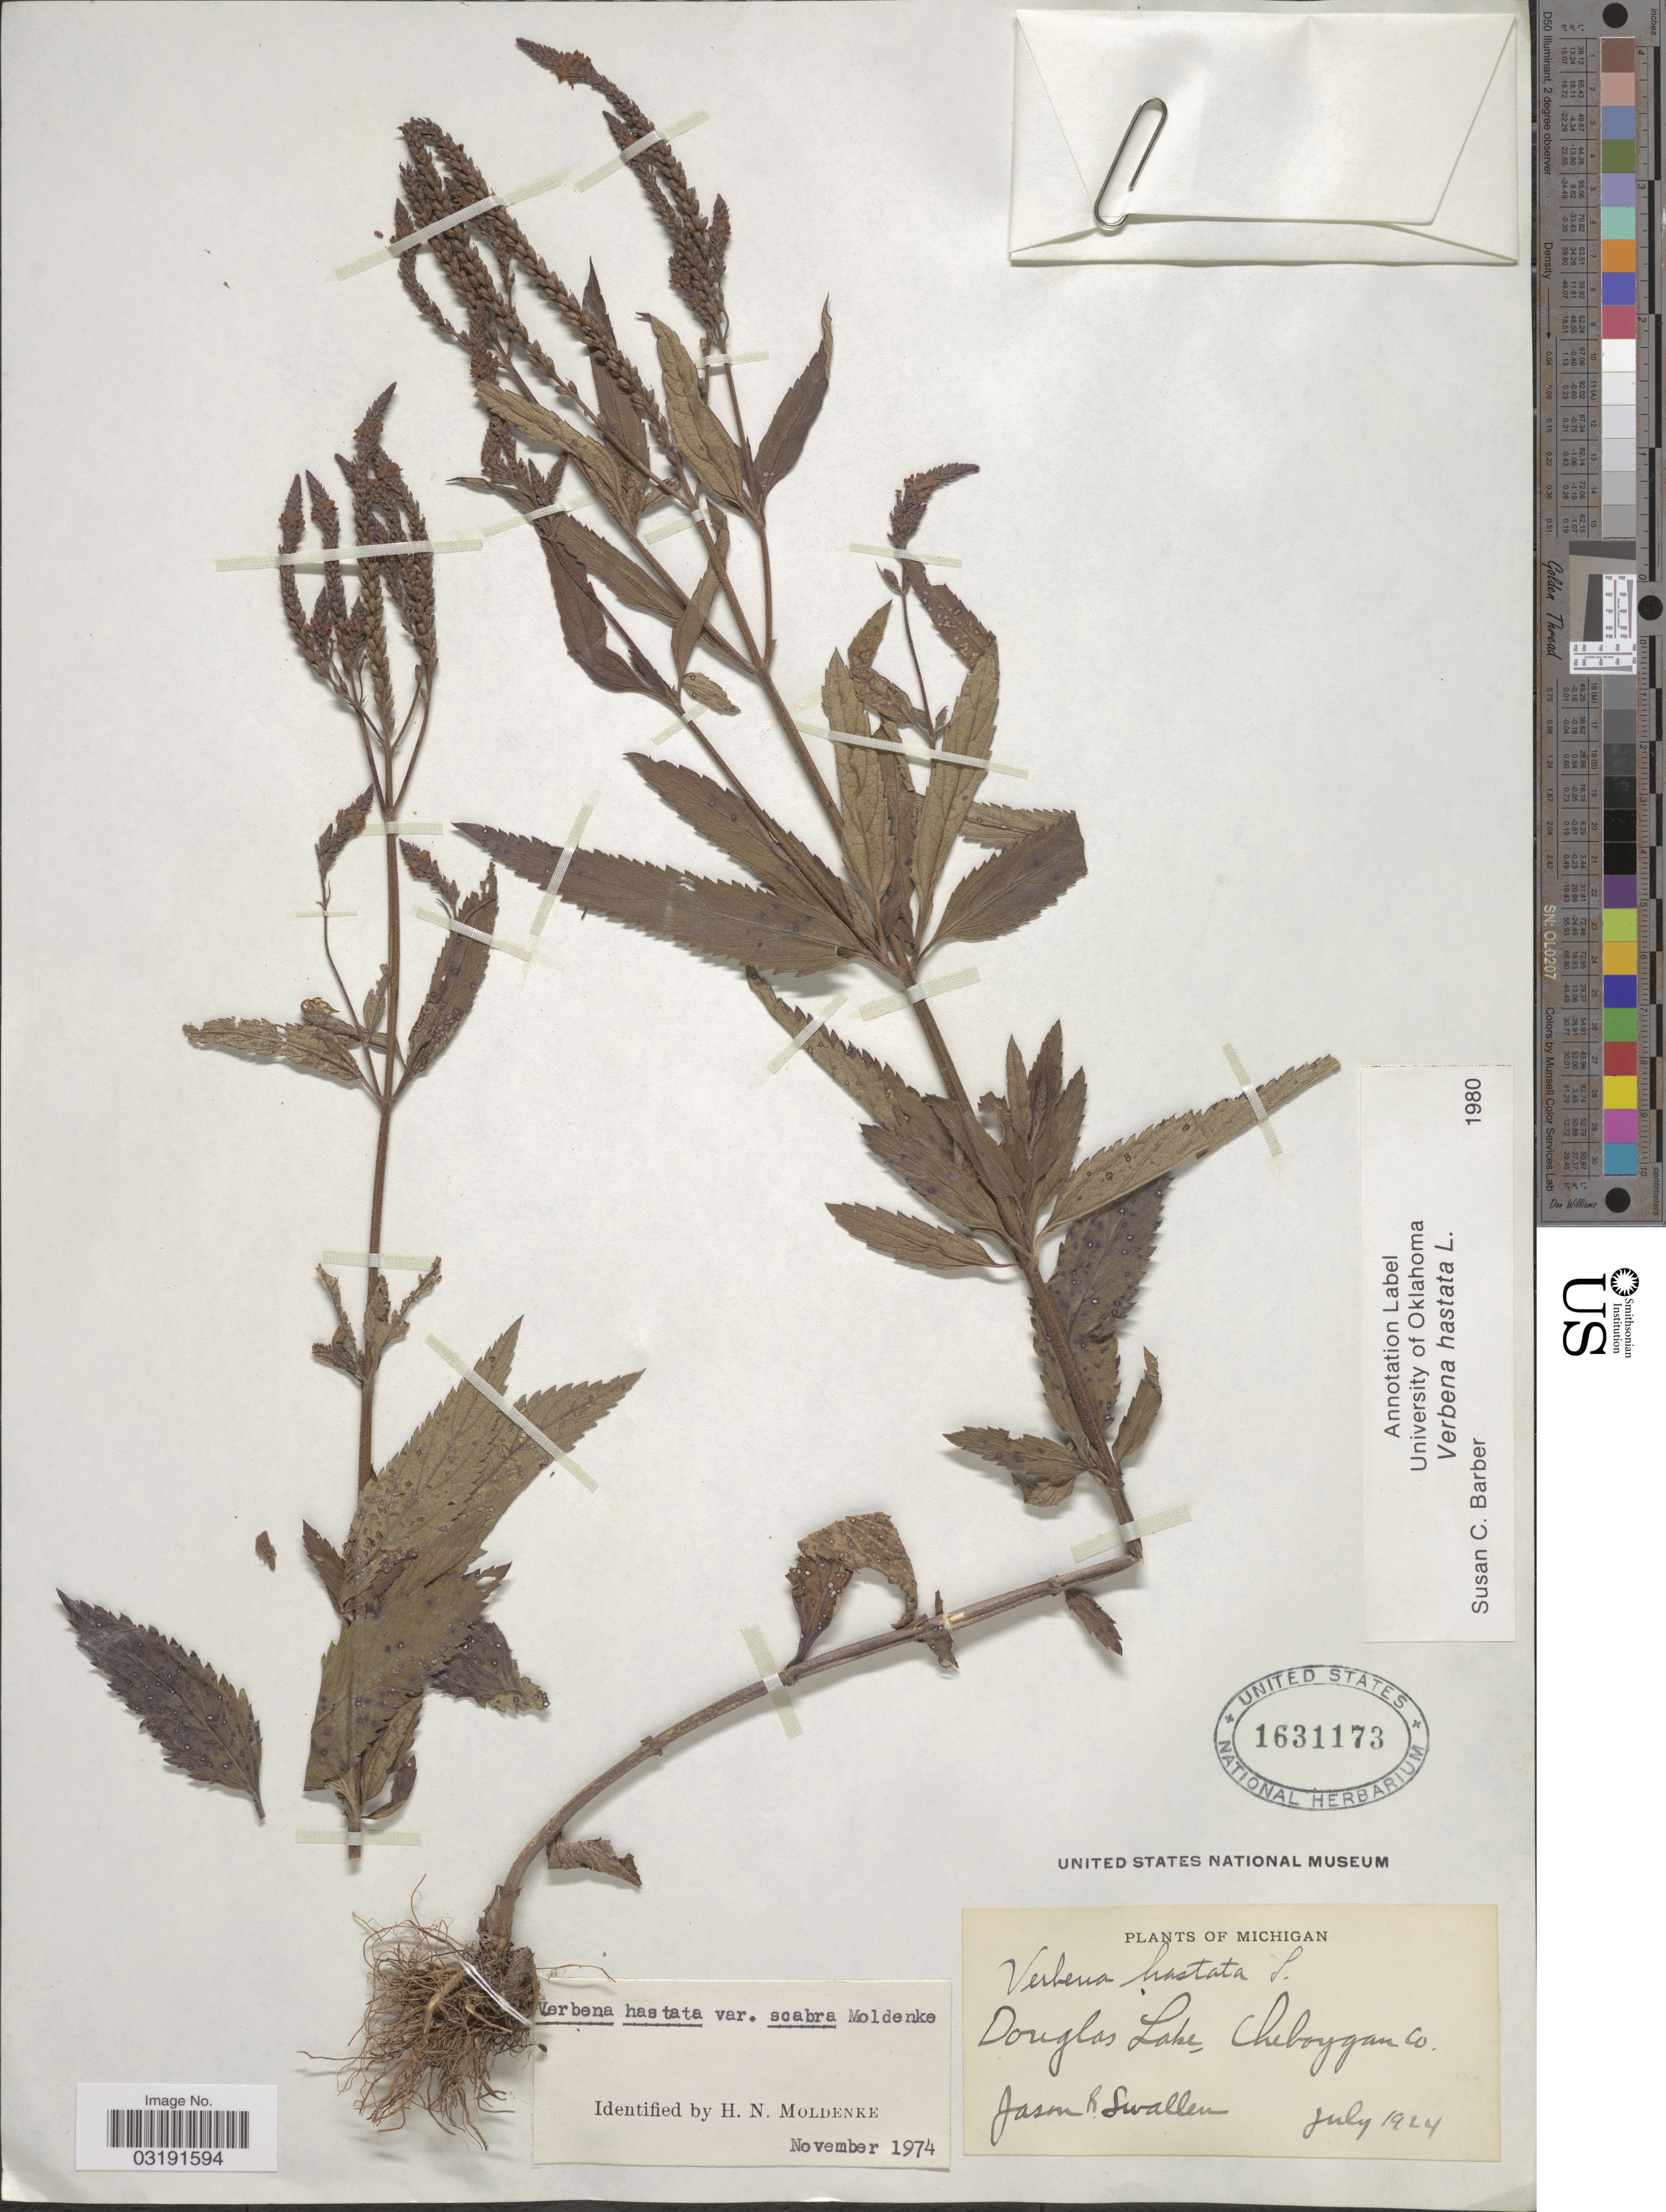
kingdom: Plantae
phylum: Tracheophyta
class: Magnoliopsida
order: Lamiales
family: Verbenaceae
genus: Verbena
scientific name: Verbena hastata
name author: L.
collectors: J. R. Swallen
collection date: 1924-07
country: United States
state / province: Michigan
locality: Douglas Lake, Cheboygan Co.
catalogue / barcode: US 1631173